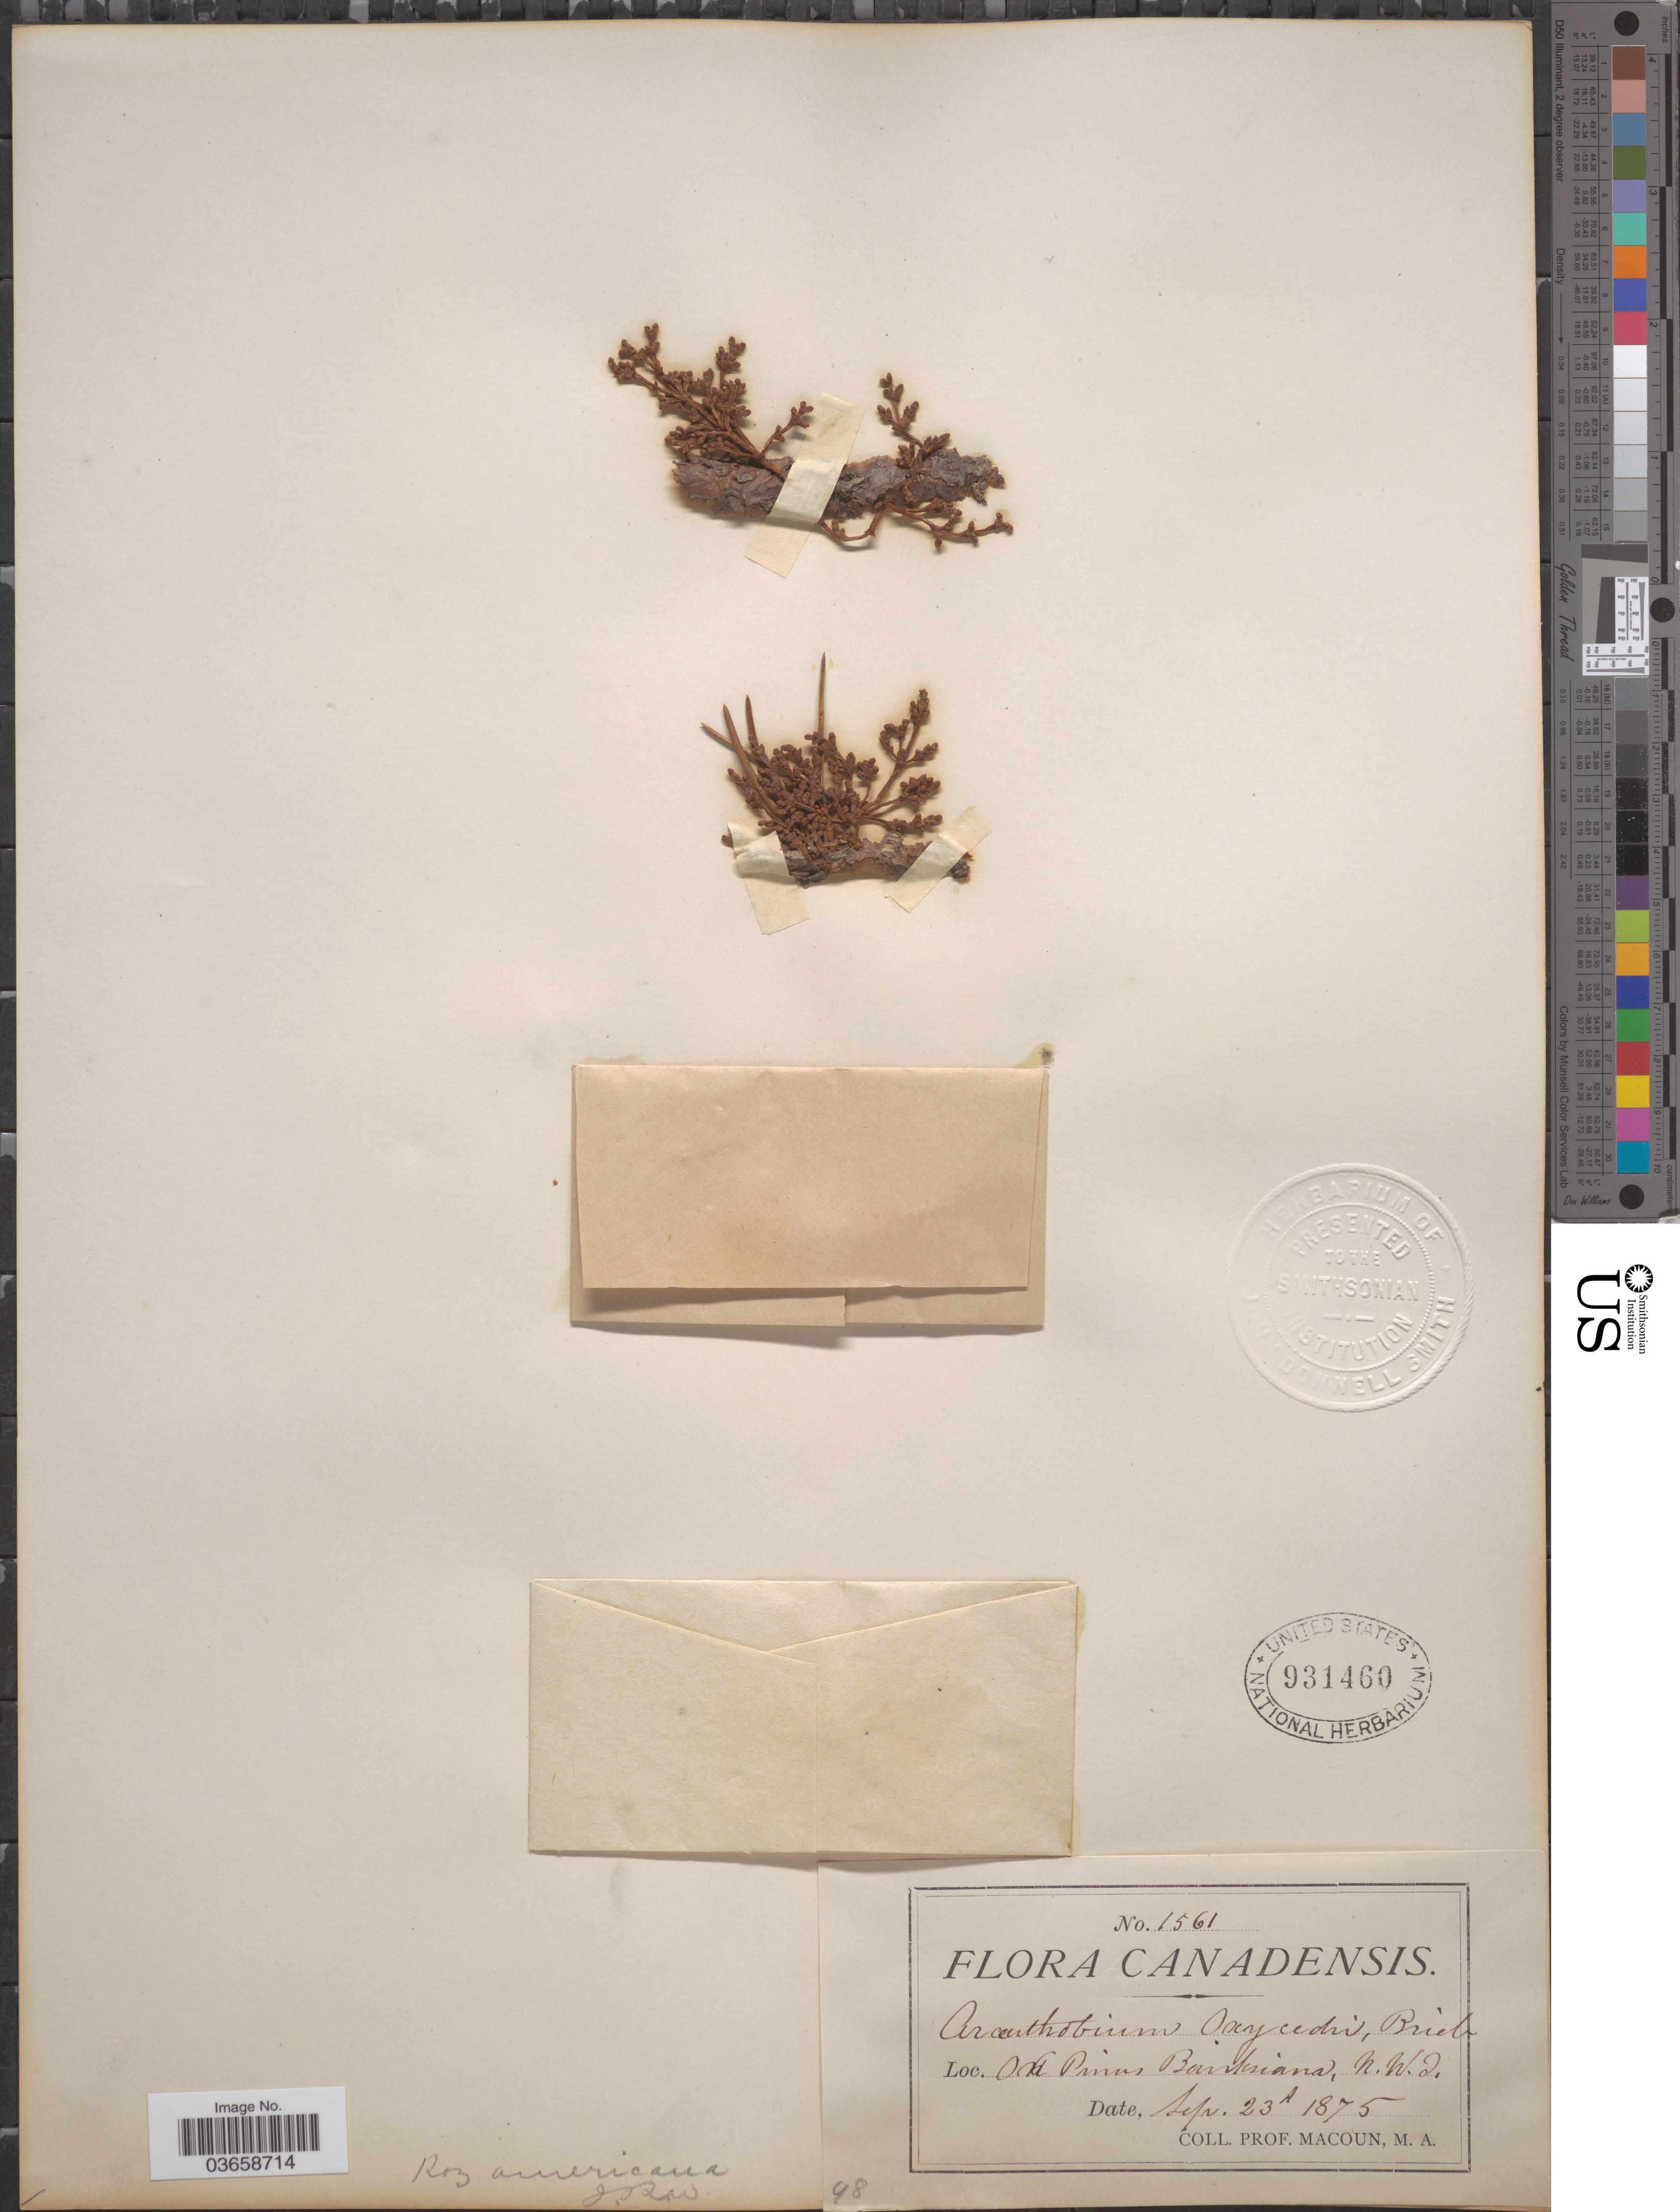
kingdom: Plantae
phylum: Tracheophyta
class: Magnoliopsida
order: Santalales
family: Viscaceae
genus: Arceuthobium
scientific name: Arceuthobium americanum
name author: Nutt. ex A. Gray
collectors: Prof. Macoun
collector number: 1561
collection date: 1875-09-23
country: Canada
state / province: Northwest Territories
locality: Banksiana.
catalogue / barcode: US 931460